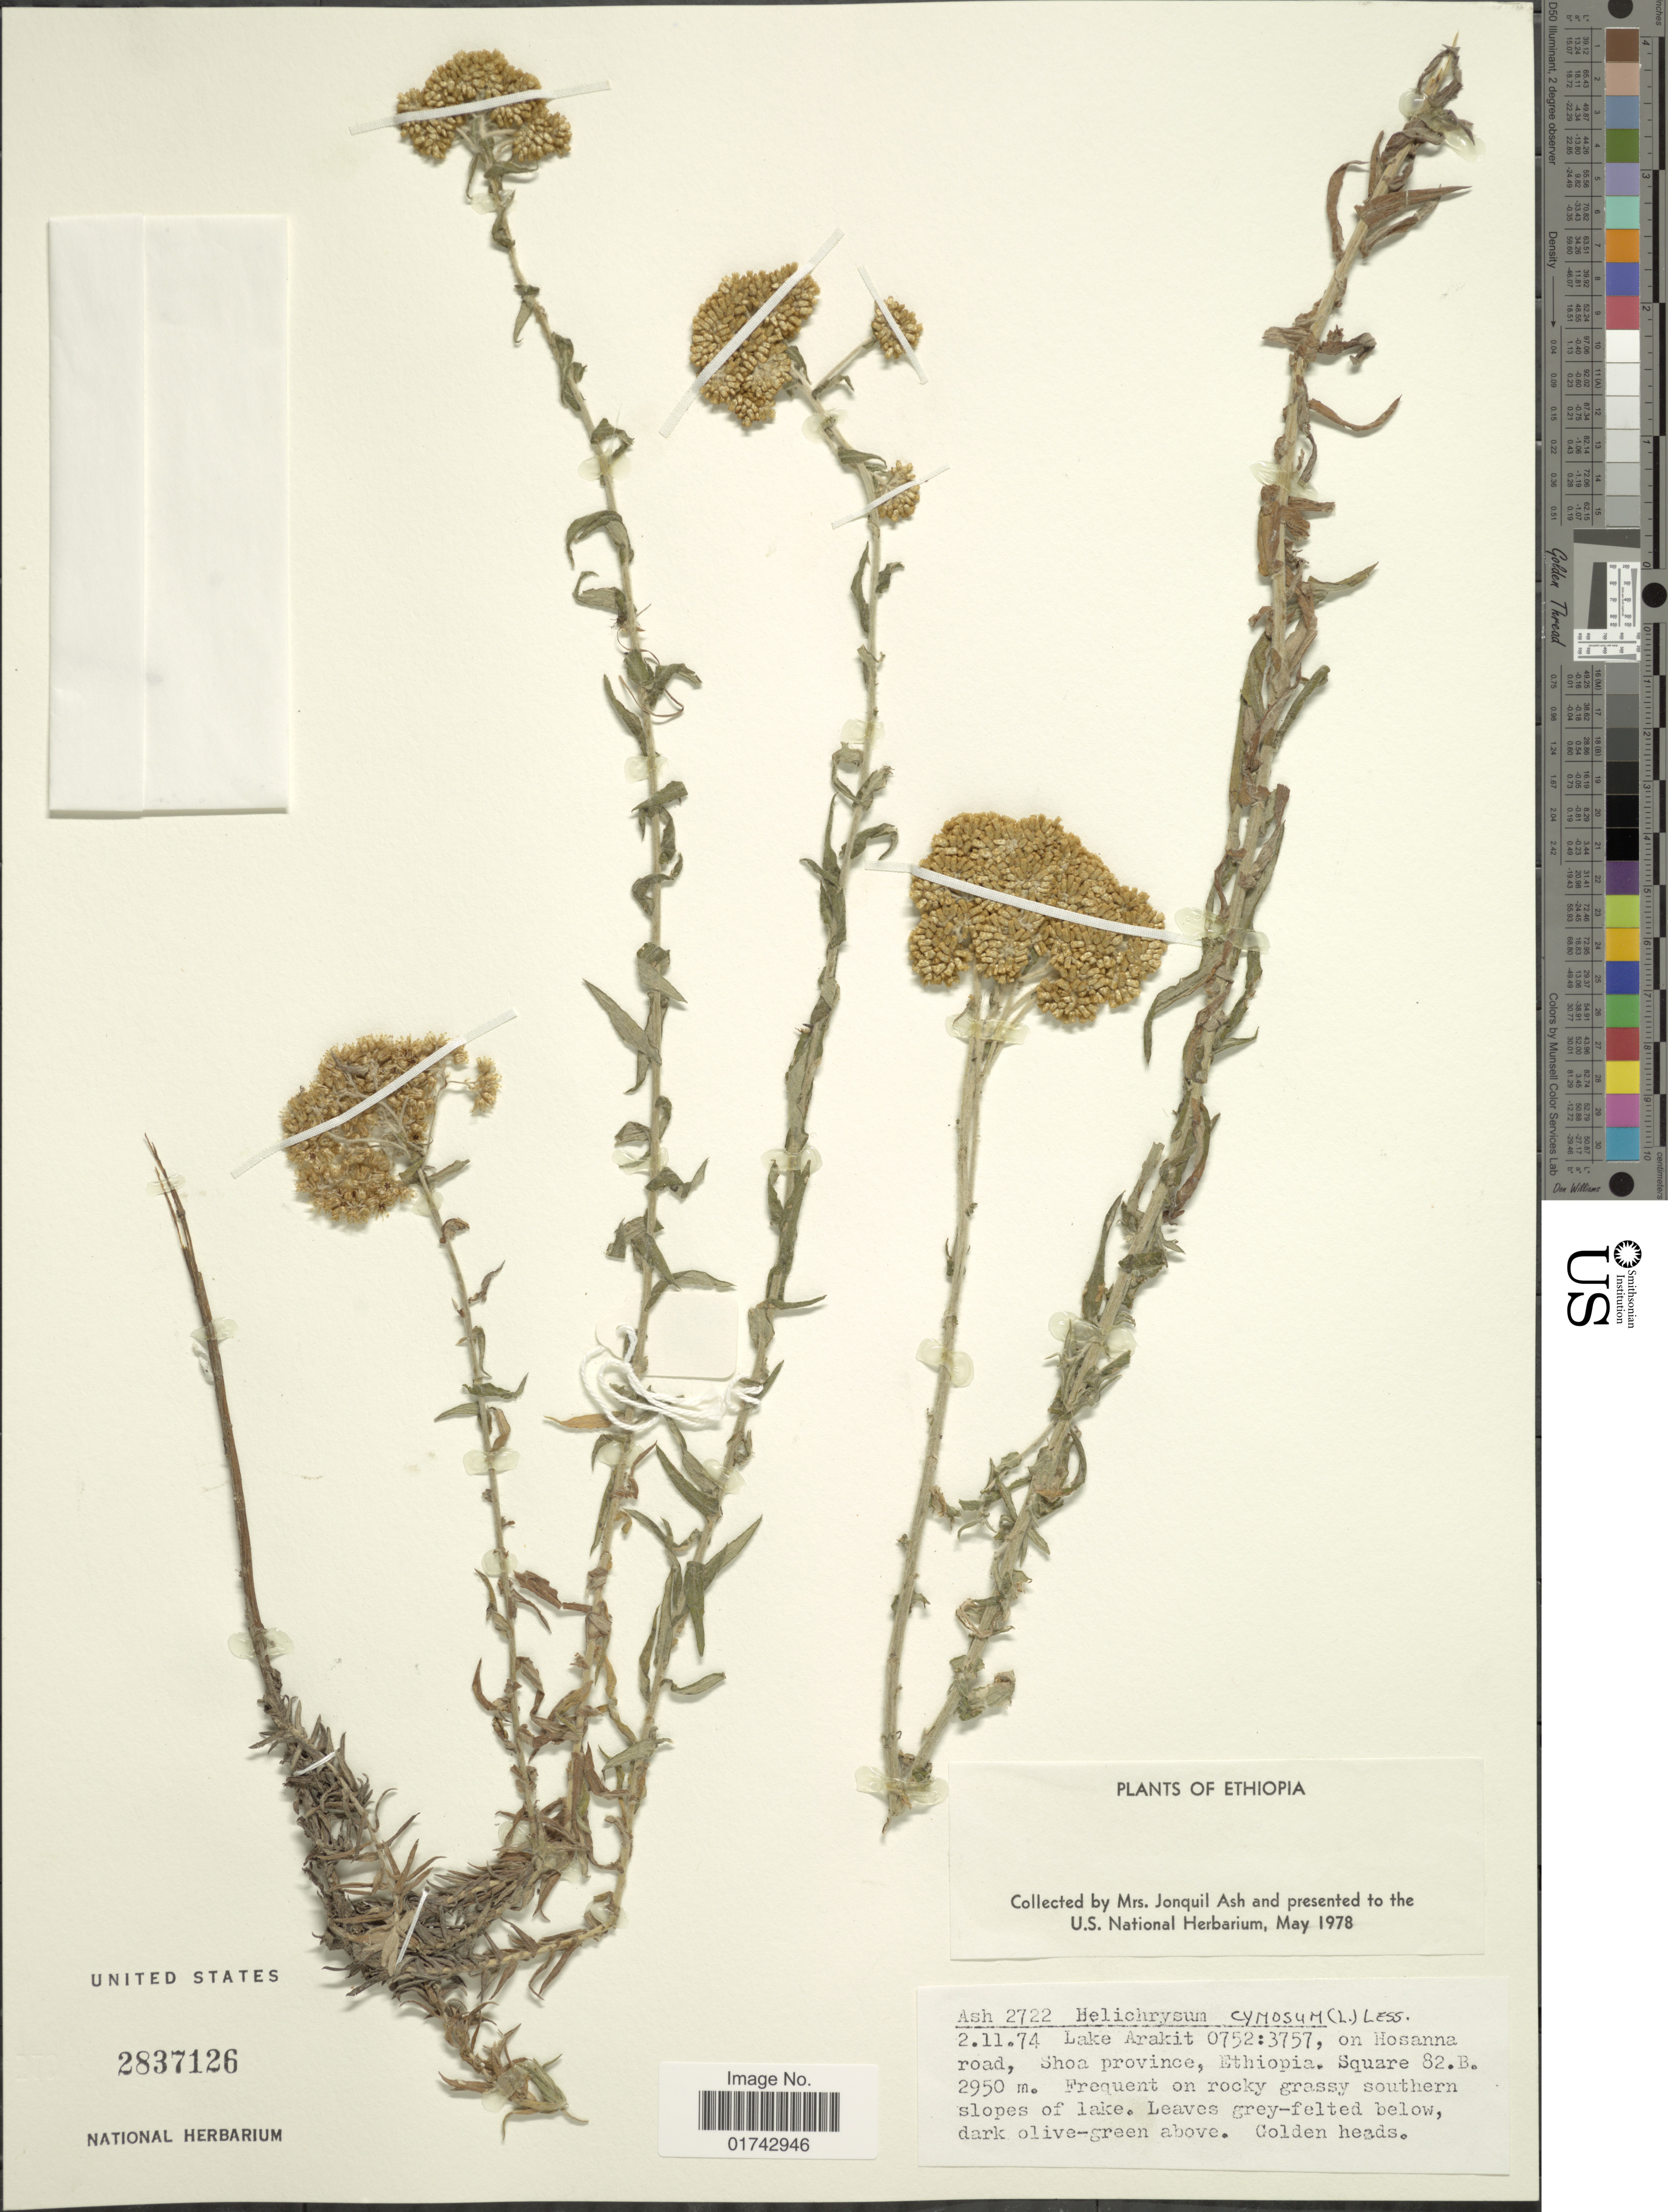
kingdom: Plantae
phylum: Tracheophyta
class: Magnoliopsida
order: Asterales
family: Asteraceae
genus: Helichrysum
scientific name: Helichrysum cymosum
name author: (L.) D. Don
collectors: J. Ash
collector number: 2722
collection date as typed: Transcribed d/m/y: 2/11/74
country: Ethiopia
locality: Lake Arakit 0752:3757, on Hosanna road, Shoa province, Ethiopia, Square 82. B.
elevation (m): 2950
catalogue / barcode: US 2837126